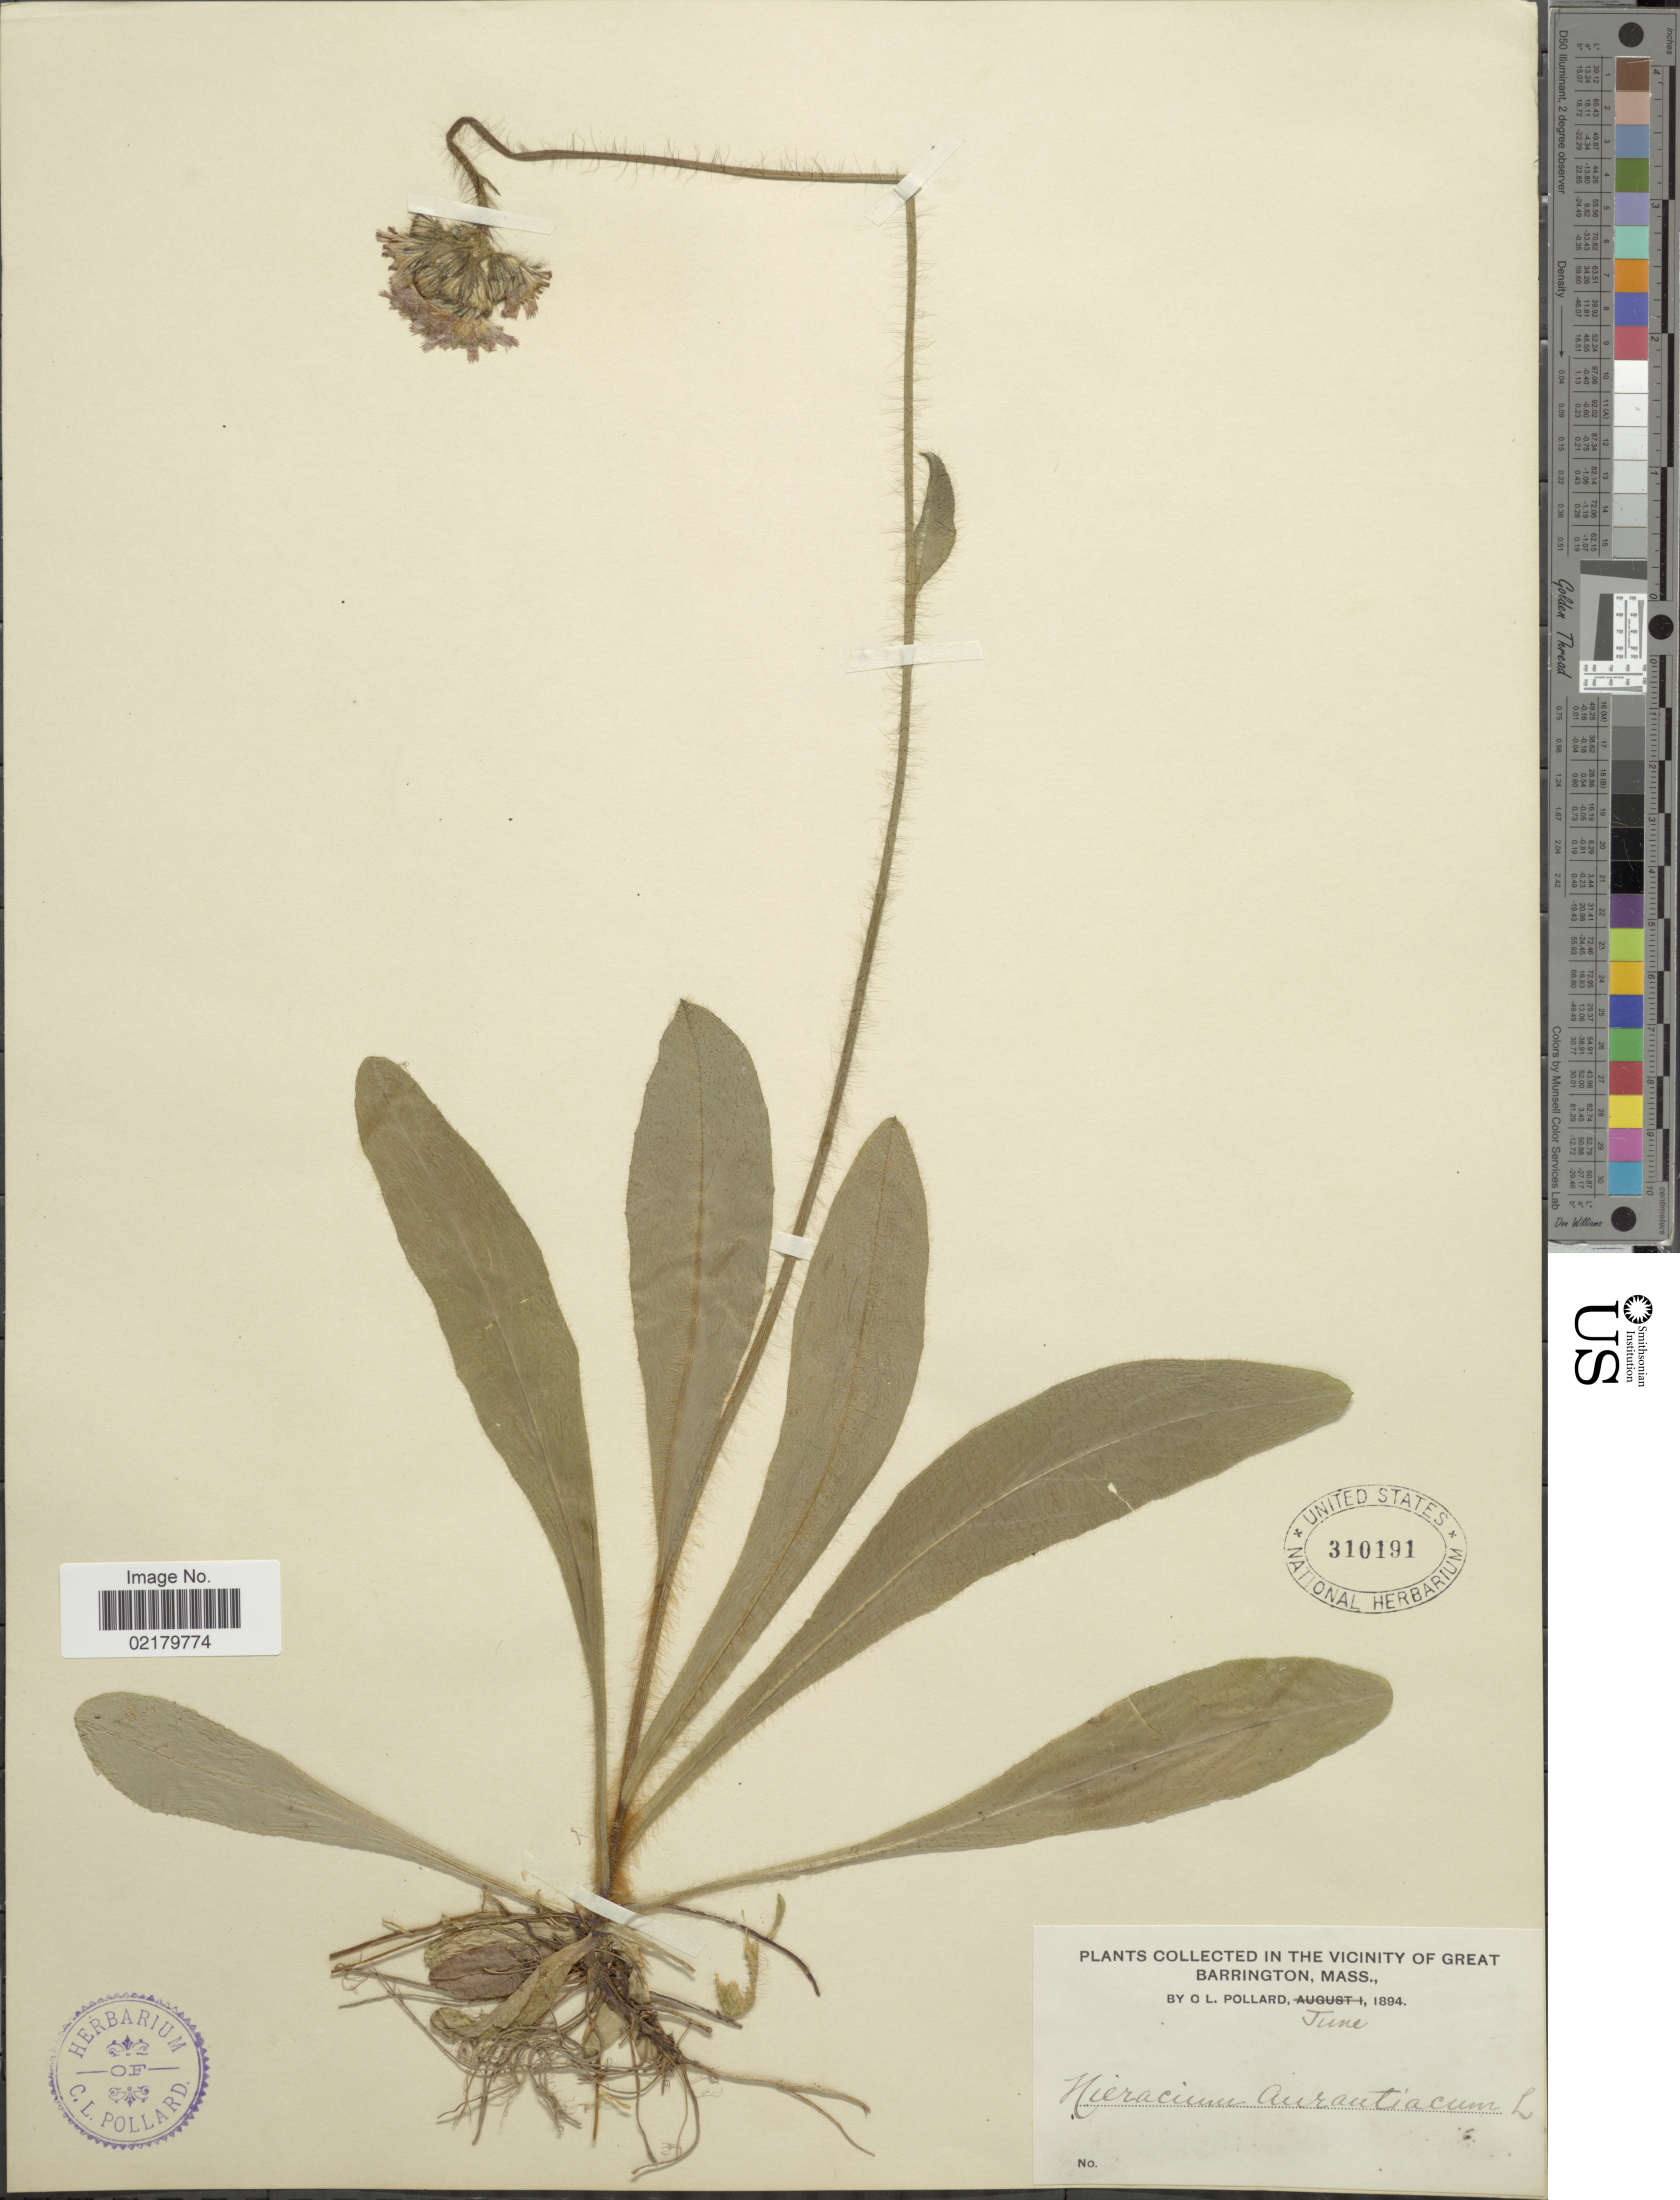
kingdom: Plantae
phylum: Tracheophyta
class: Magnoliopsida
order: Asterales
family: Asteraceae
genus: Pilosella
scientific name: Pilosella aurantiaca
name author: (L.) F.W. Schultz & Sch. Bip.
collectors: O. L. Pollard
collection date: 1894-06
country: United States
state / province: Massachusetts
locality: In the Vicinity of Great Barrington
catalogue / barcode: US 310191